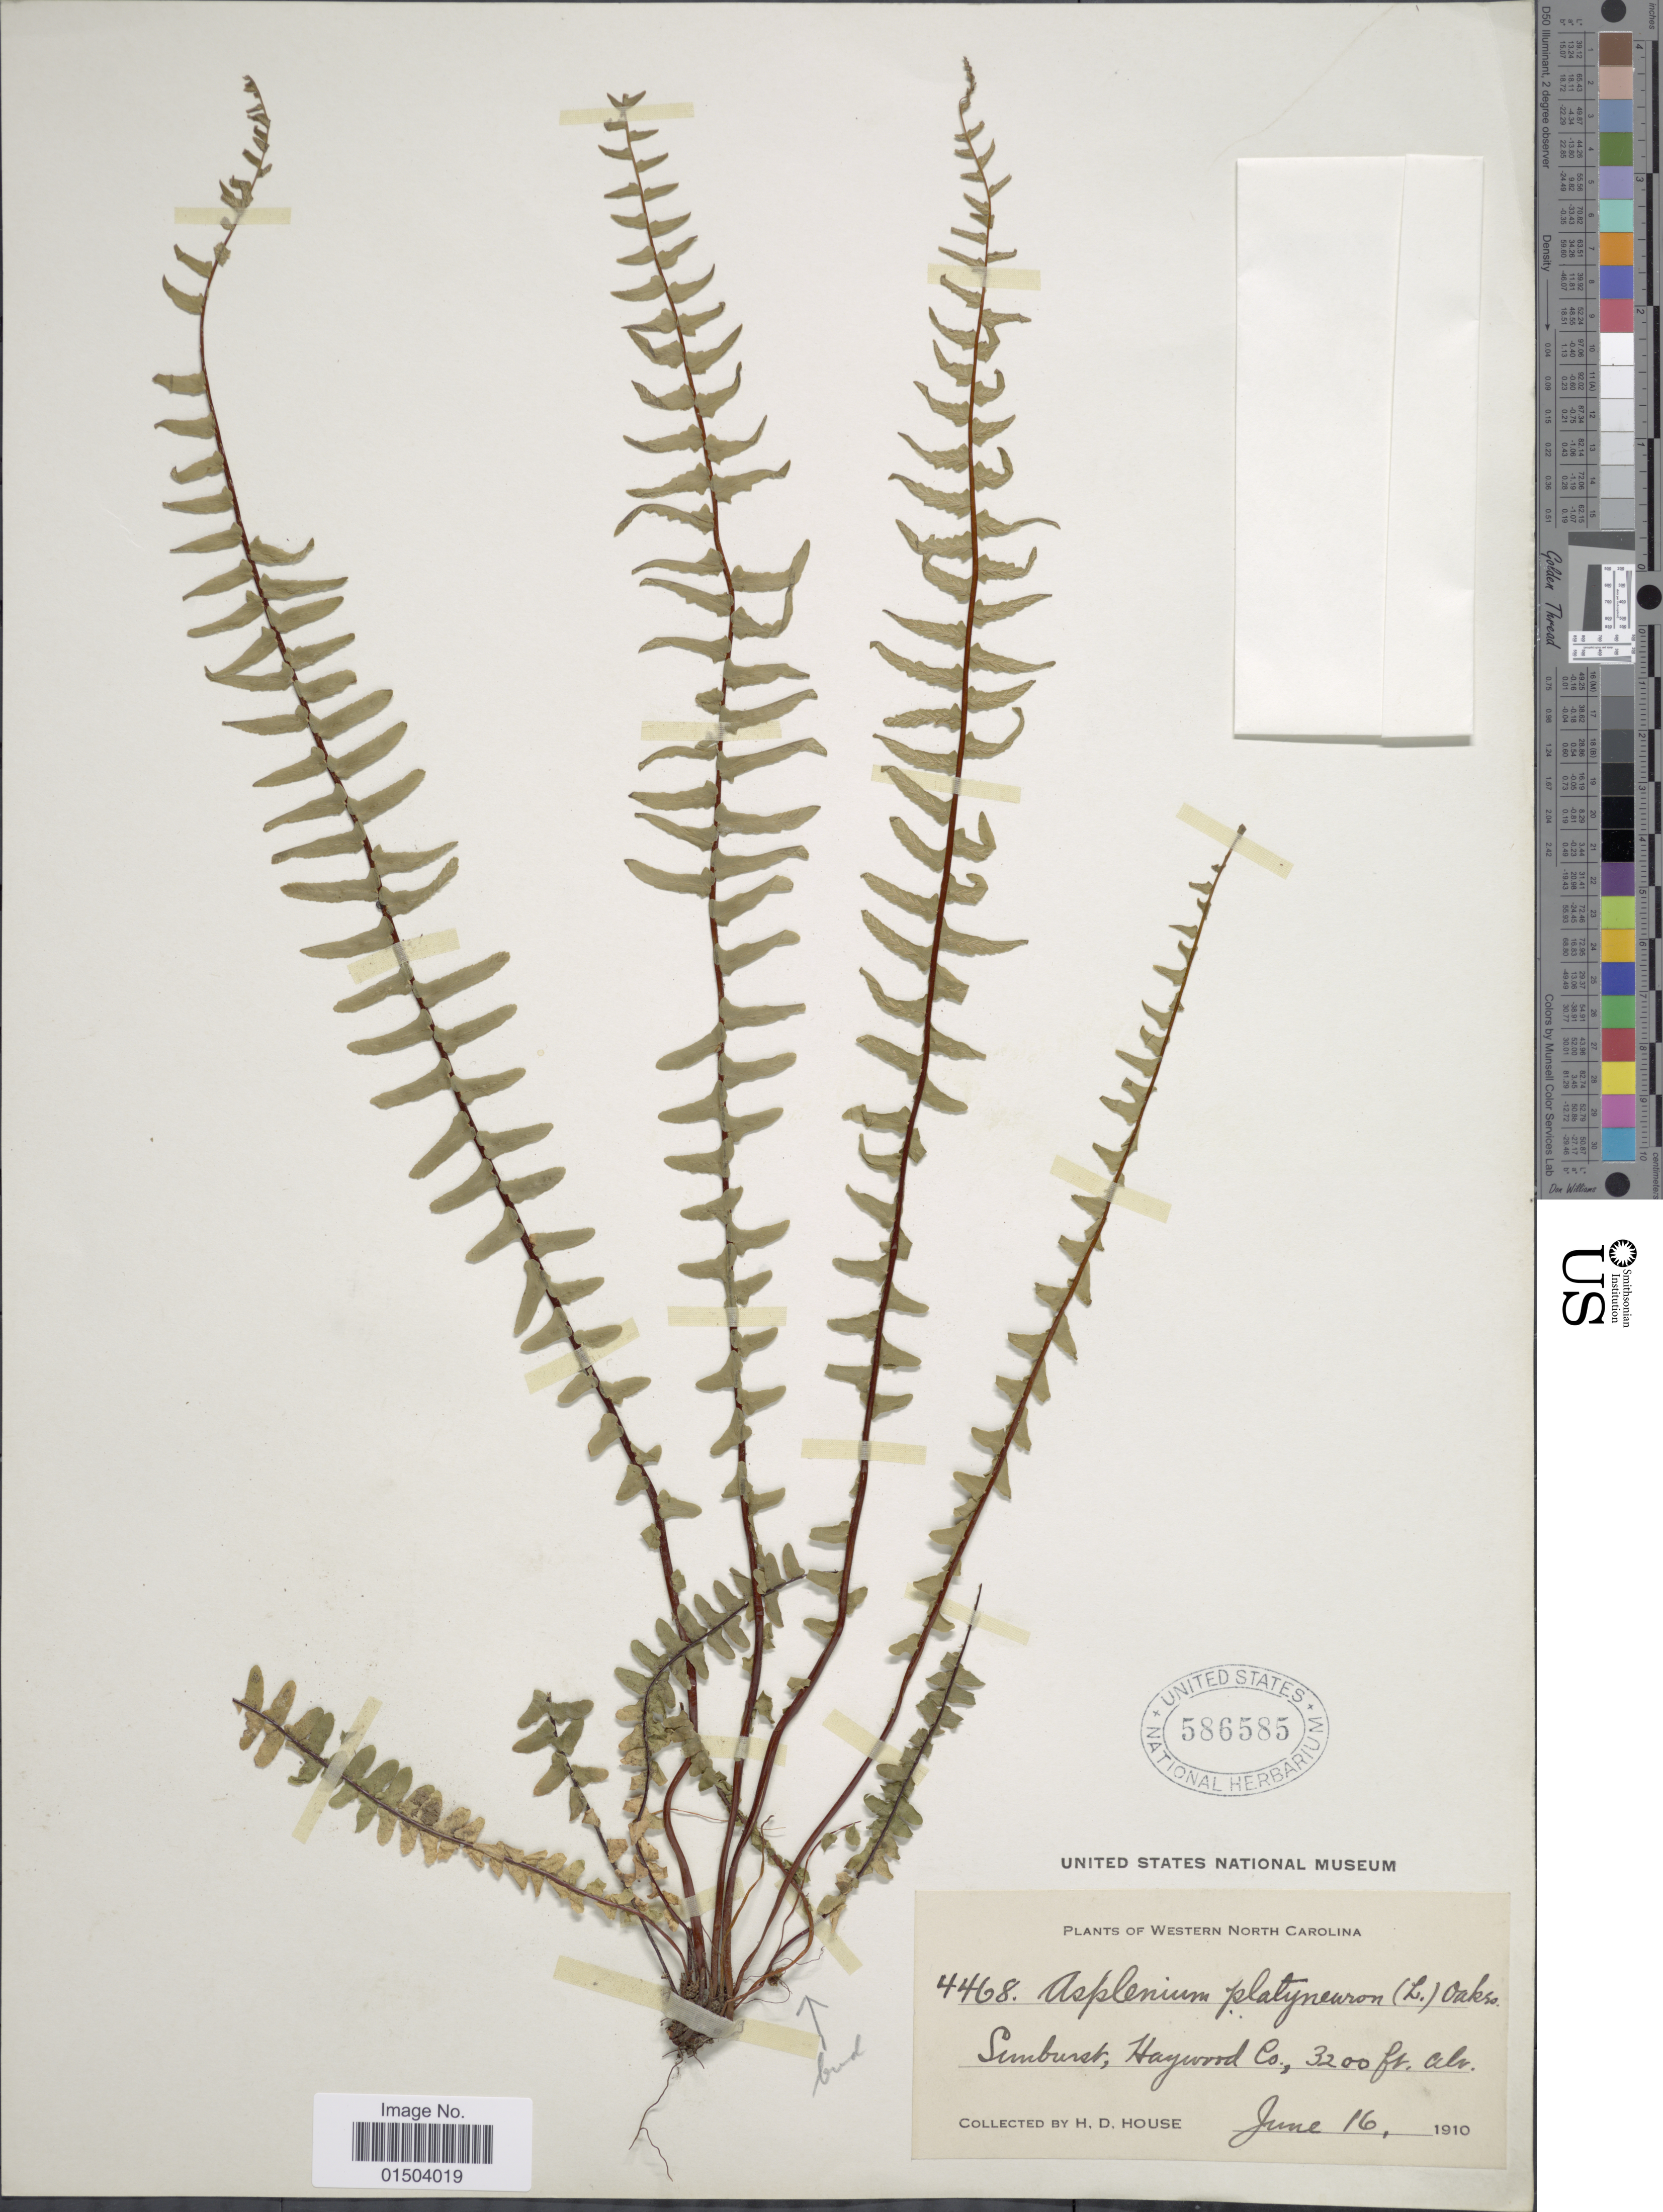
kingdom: Plantae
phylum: Tracheophyta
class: Polypodiopsida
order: Polypodiales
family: Aspleniaceae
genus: Asplenium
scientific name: Asplenium platyneuron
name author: (L.) Britton, Stearns & Poggenb.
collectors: H. D. House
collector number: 4468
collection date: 1910-06-16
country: United States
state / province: North Carolina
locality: Western North Carolina. Sunburst, Haywood Co.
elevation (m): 975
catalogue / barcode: US 586585